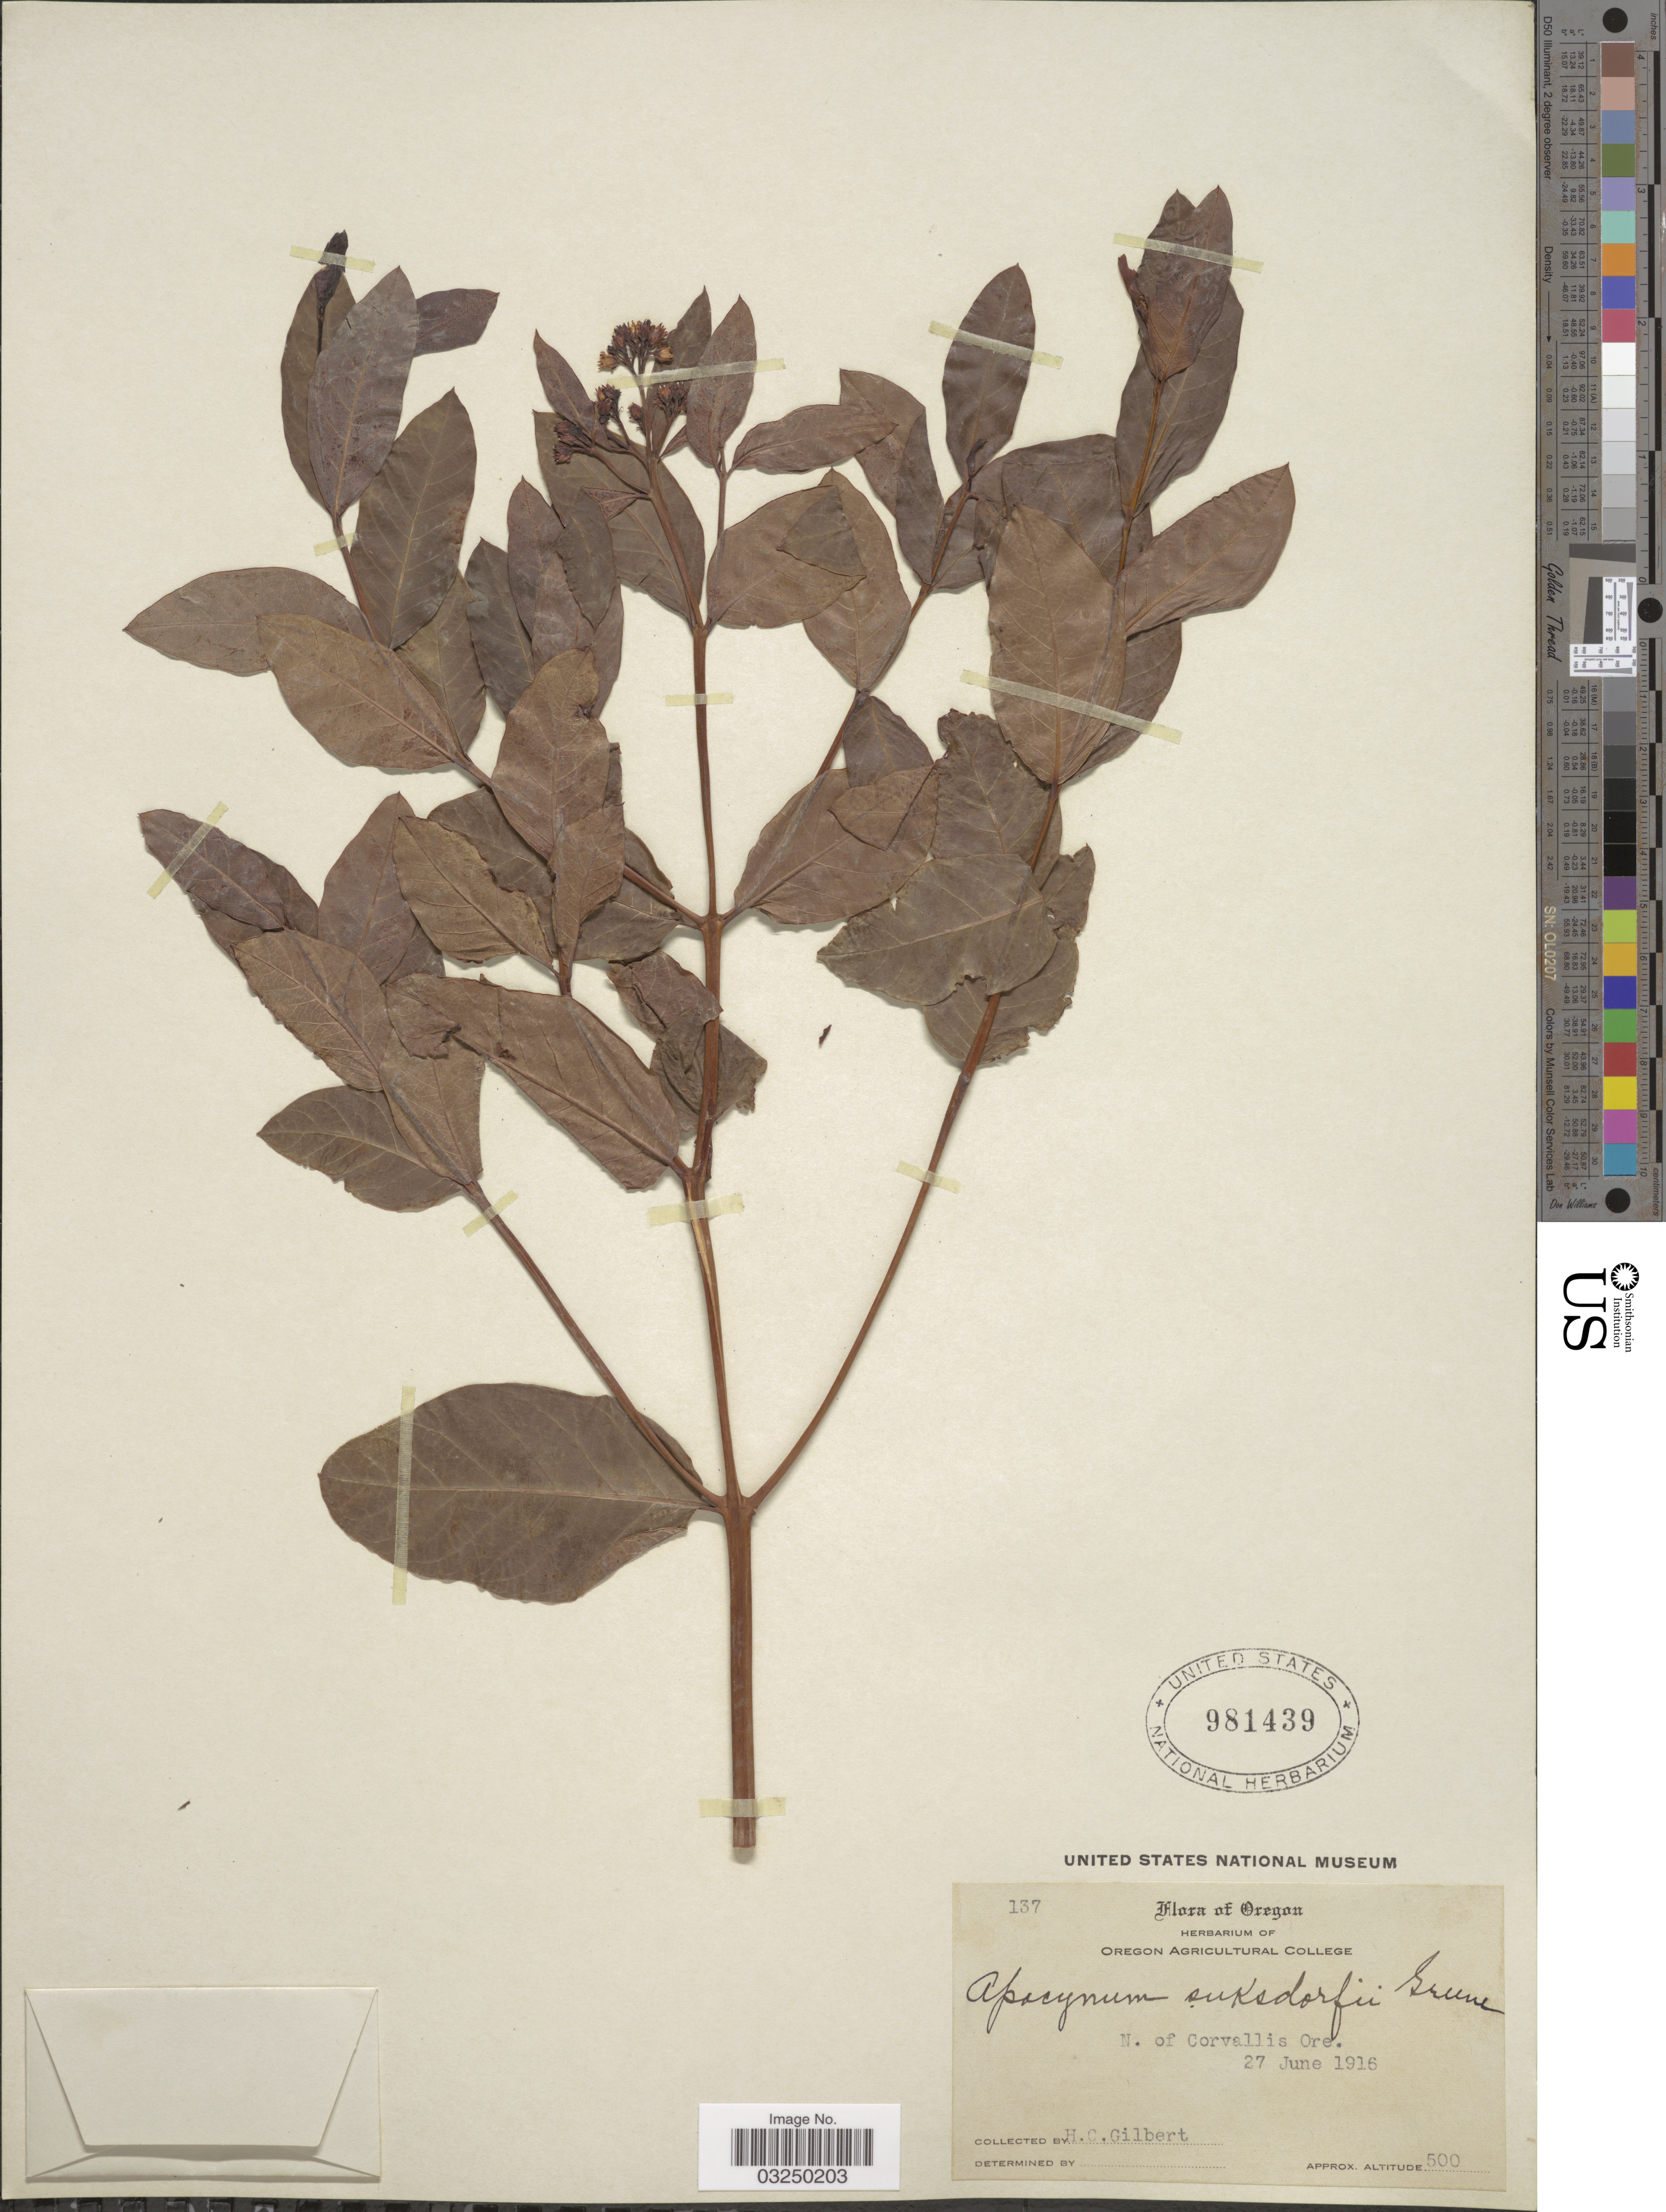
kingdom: Plantae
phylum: Tracheophyta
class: Magnoliopsida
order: Gentianales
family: Apocynaceae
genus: Apocynum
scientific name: Apocynum suksdorfii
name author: S.W. Greene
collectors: H. Gilbert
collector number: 137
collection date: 1916-06-27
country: United States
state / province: Oregon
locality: N. of Corvallis Ore.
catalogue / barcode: US 981439